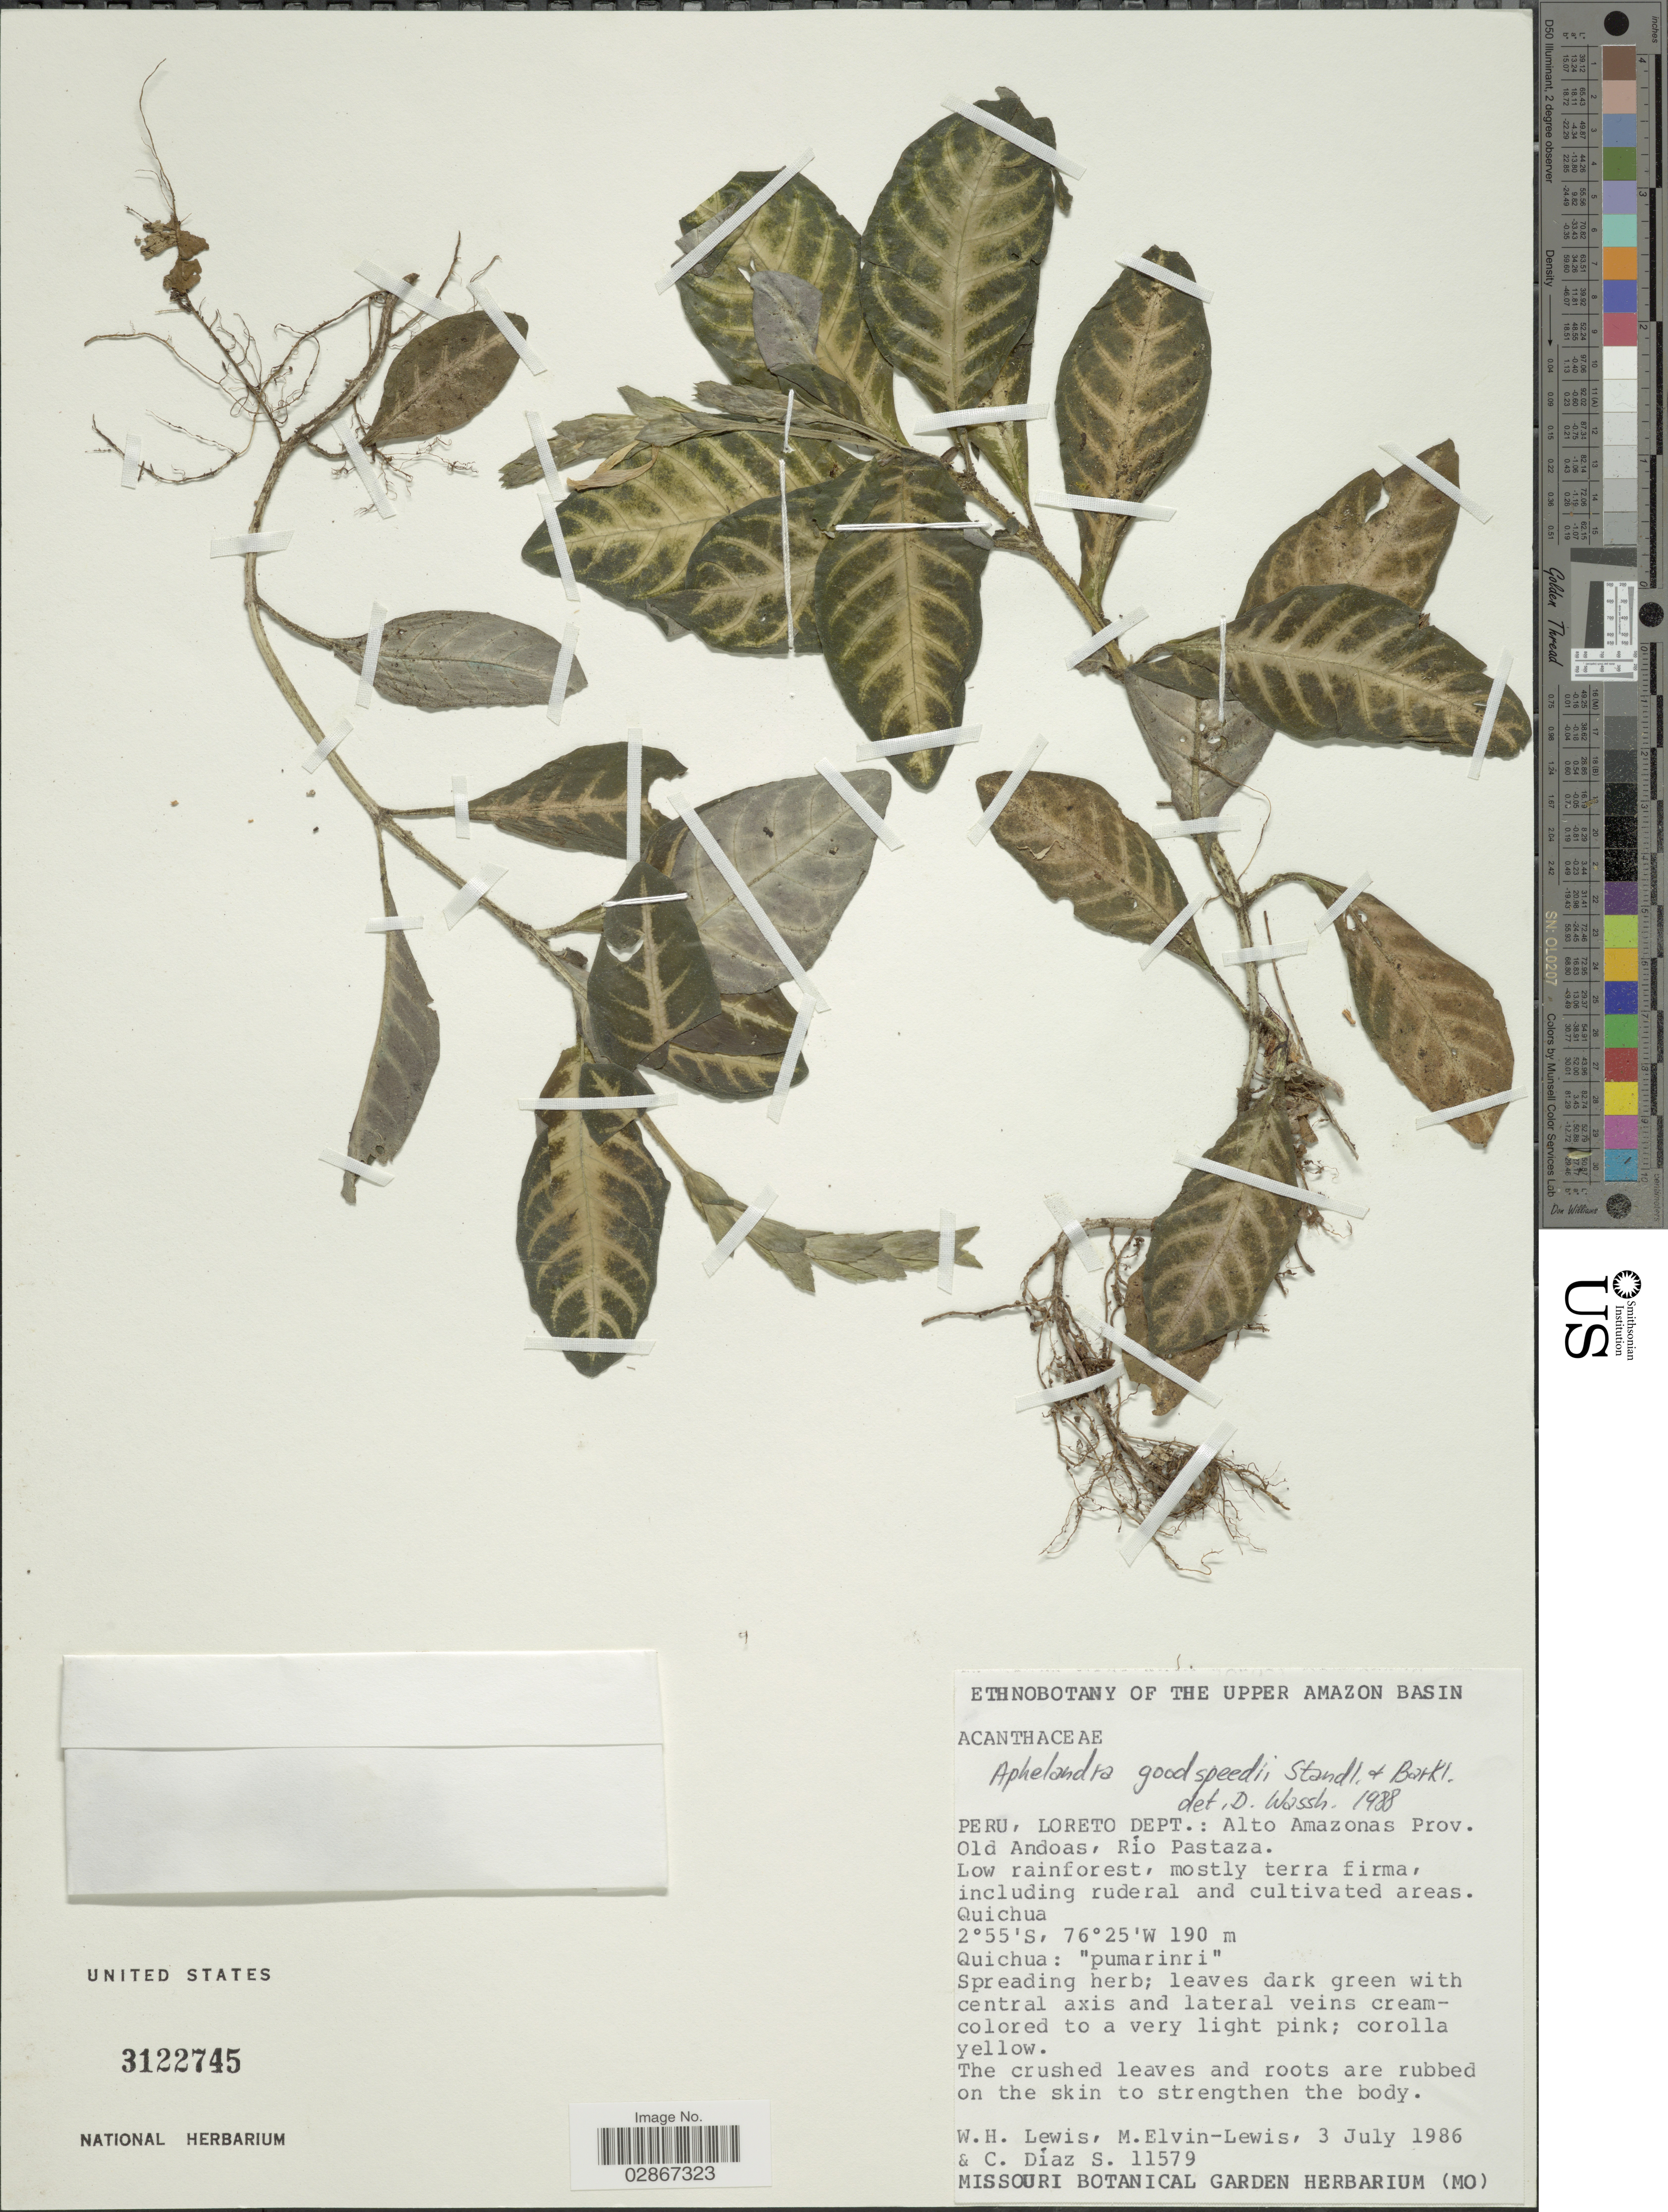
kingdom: Plantae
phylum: Tracheophyta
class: Magnoliopsida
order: Lamiales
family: Acanthaceae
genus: Aphelandra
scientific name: Aphelandra maculata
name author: (Tafalla ex Nees) Voss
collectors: W. H. Lewis, M. Elvin-Lewis & C. Díaz S.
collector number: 11579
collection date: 1986-07-03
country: Peru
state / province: Loreto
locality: Loreto Dept. Alto Amazonas Prov. Old Andoas, Río Pastaza. Quichua.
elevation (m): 190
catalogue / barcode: US 3122745